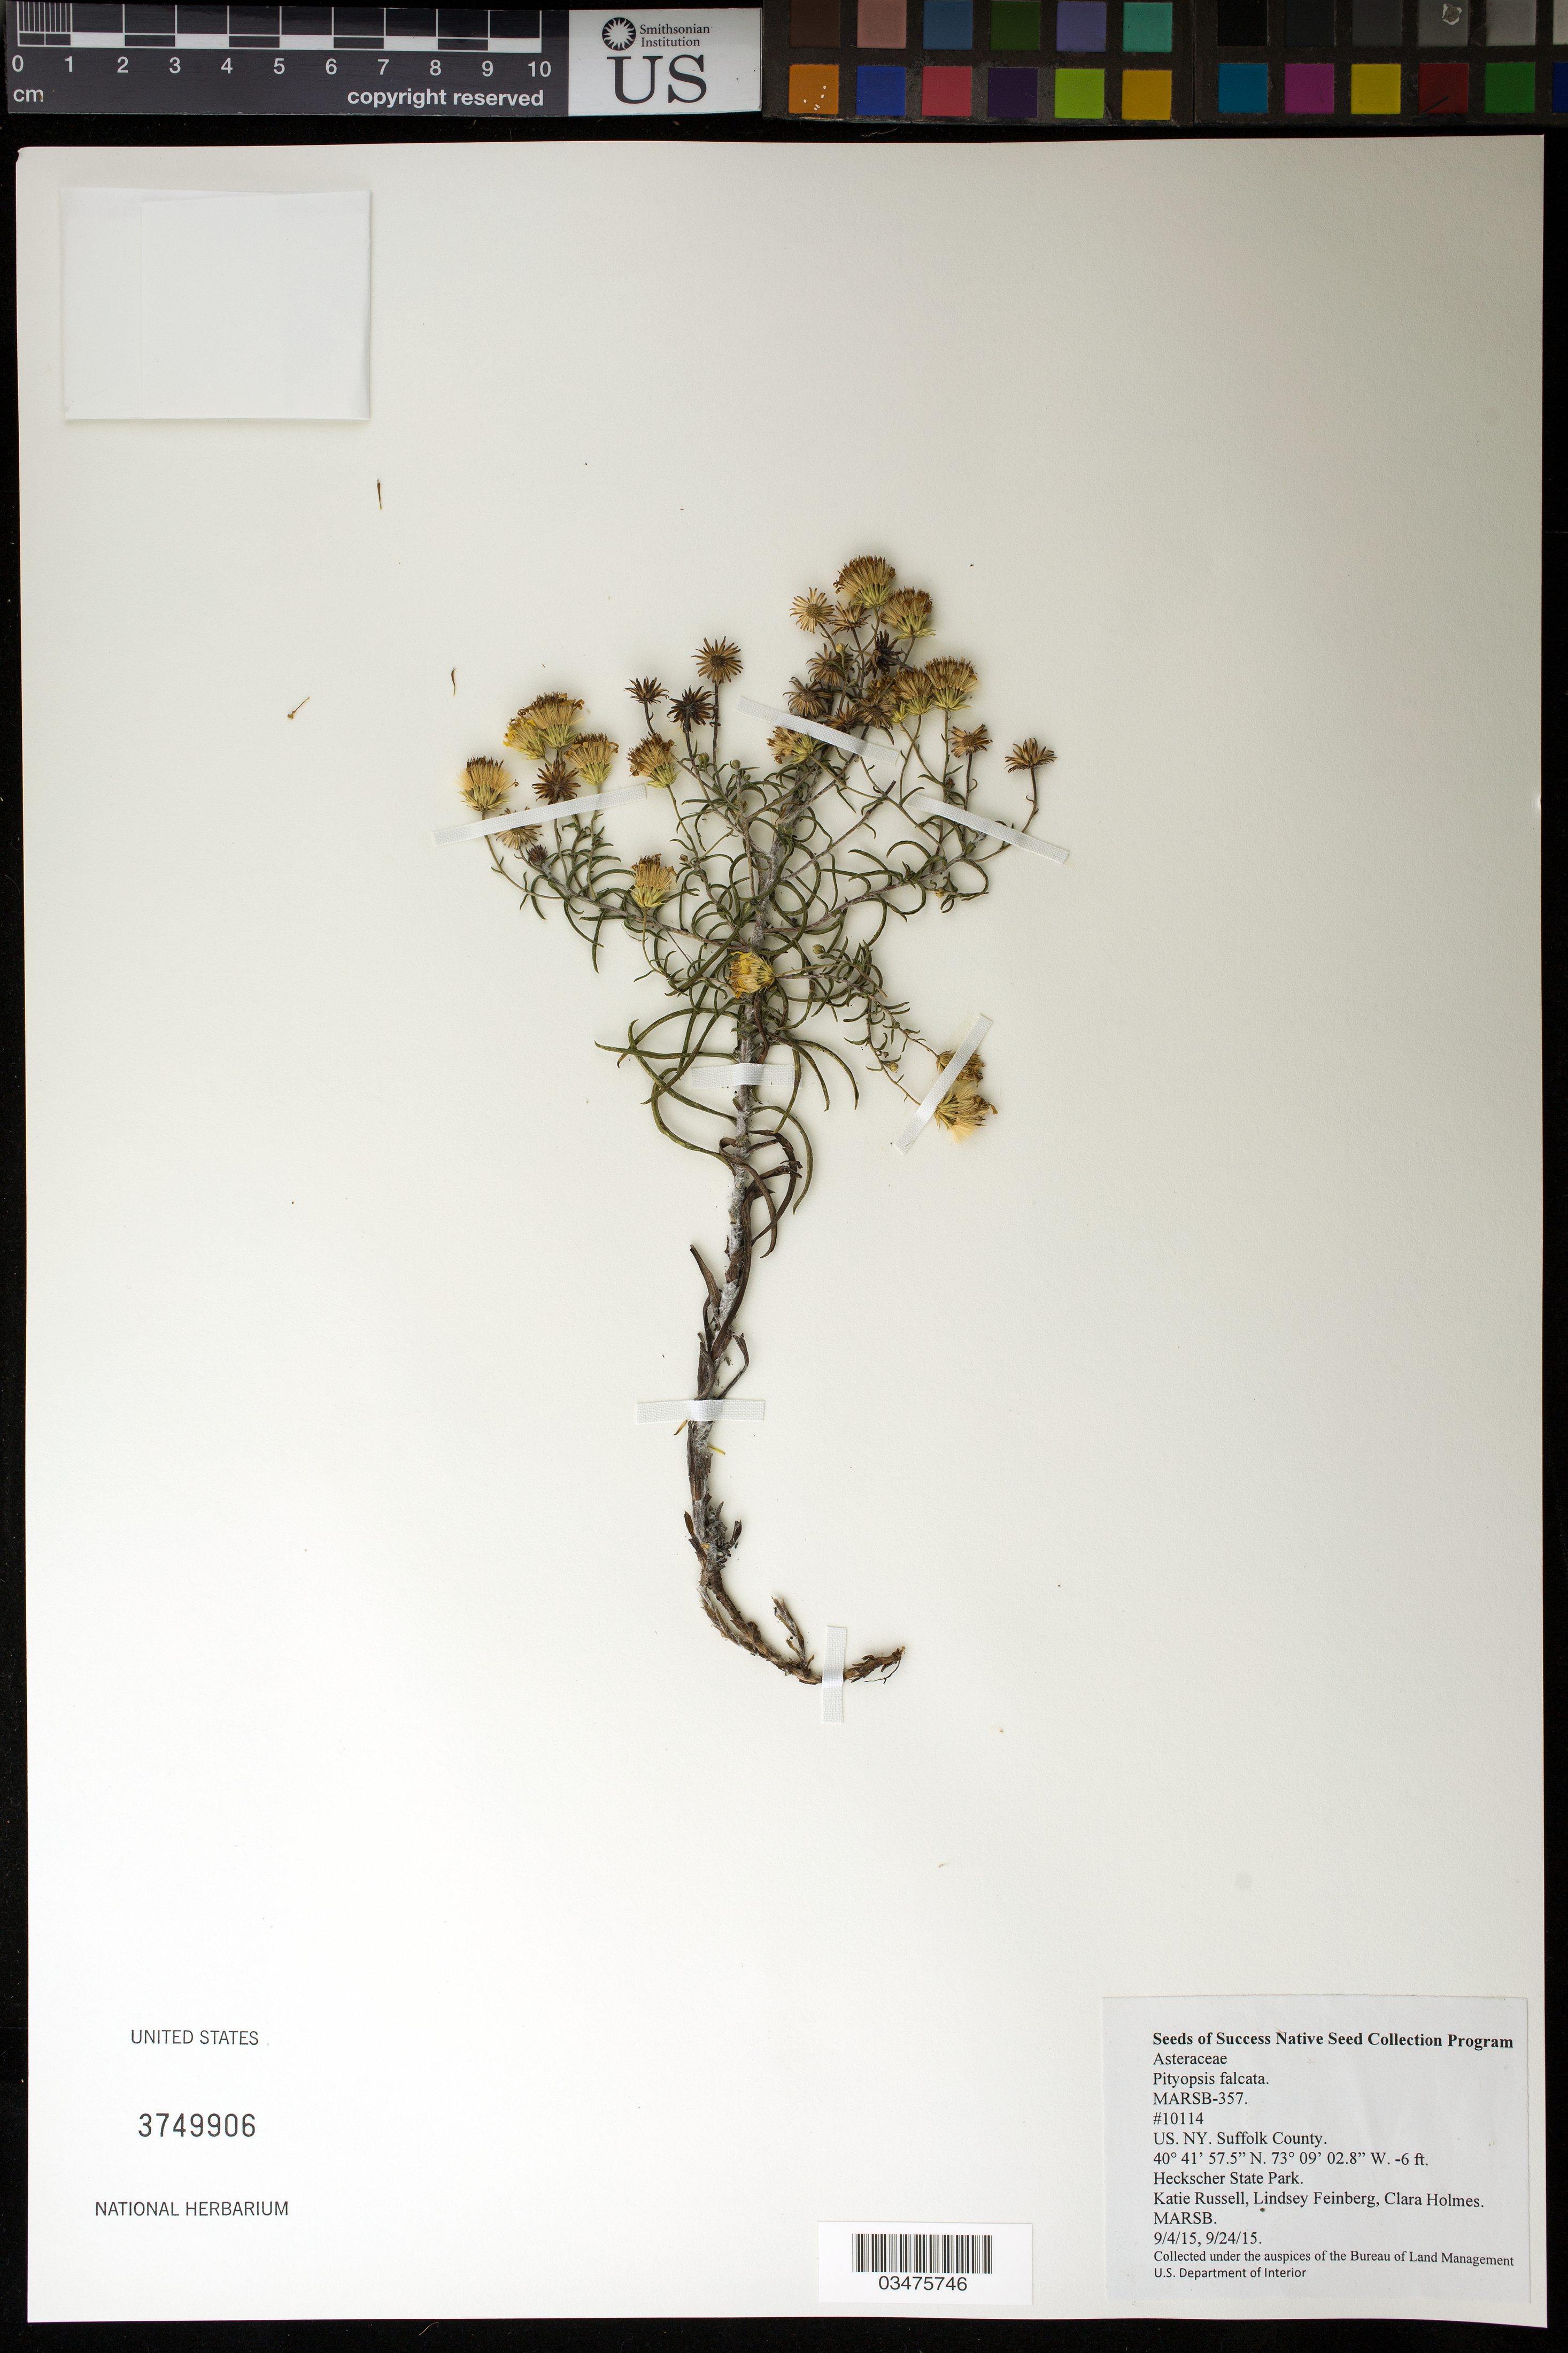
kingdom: Plantae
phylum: Tracheophyta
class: Magnoliopsida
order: Asterales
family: Asteraceae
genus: Pityopsis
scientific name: Pityopsis falcata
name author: (Pursh) Nutt.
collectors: K. Russell, L. Feinberg & C. Holmes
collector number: MARSB-357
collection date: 2015-09-04,2015-09-24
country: United States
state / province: New York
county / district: Suffolk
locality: Heckscher State Park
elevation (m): -2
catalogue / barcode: US 3749906